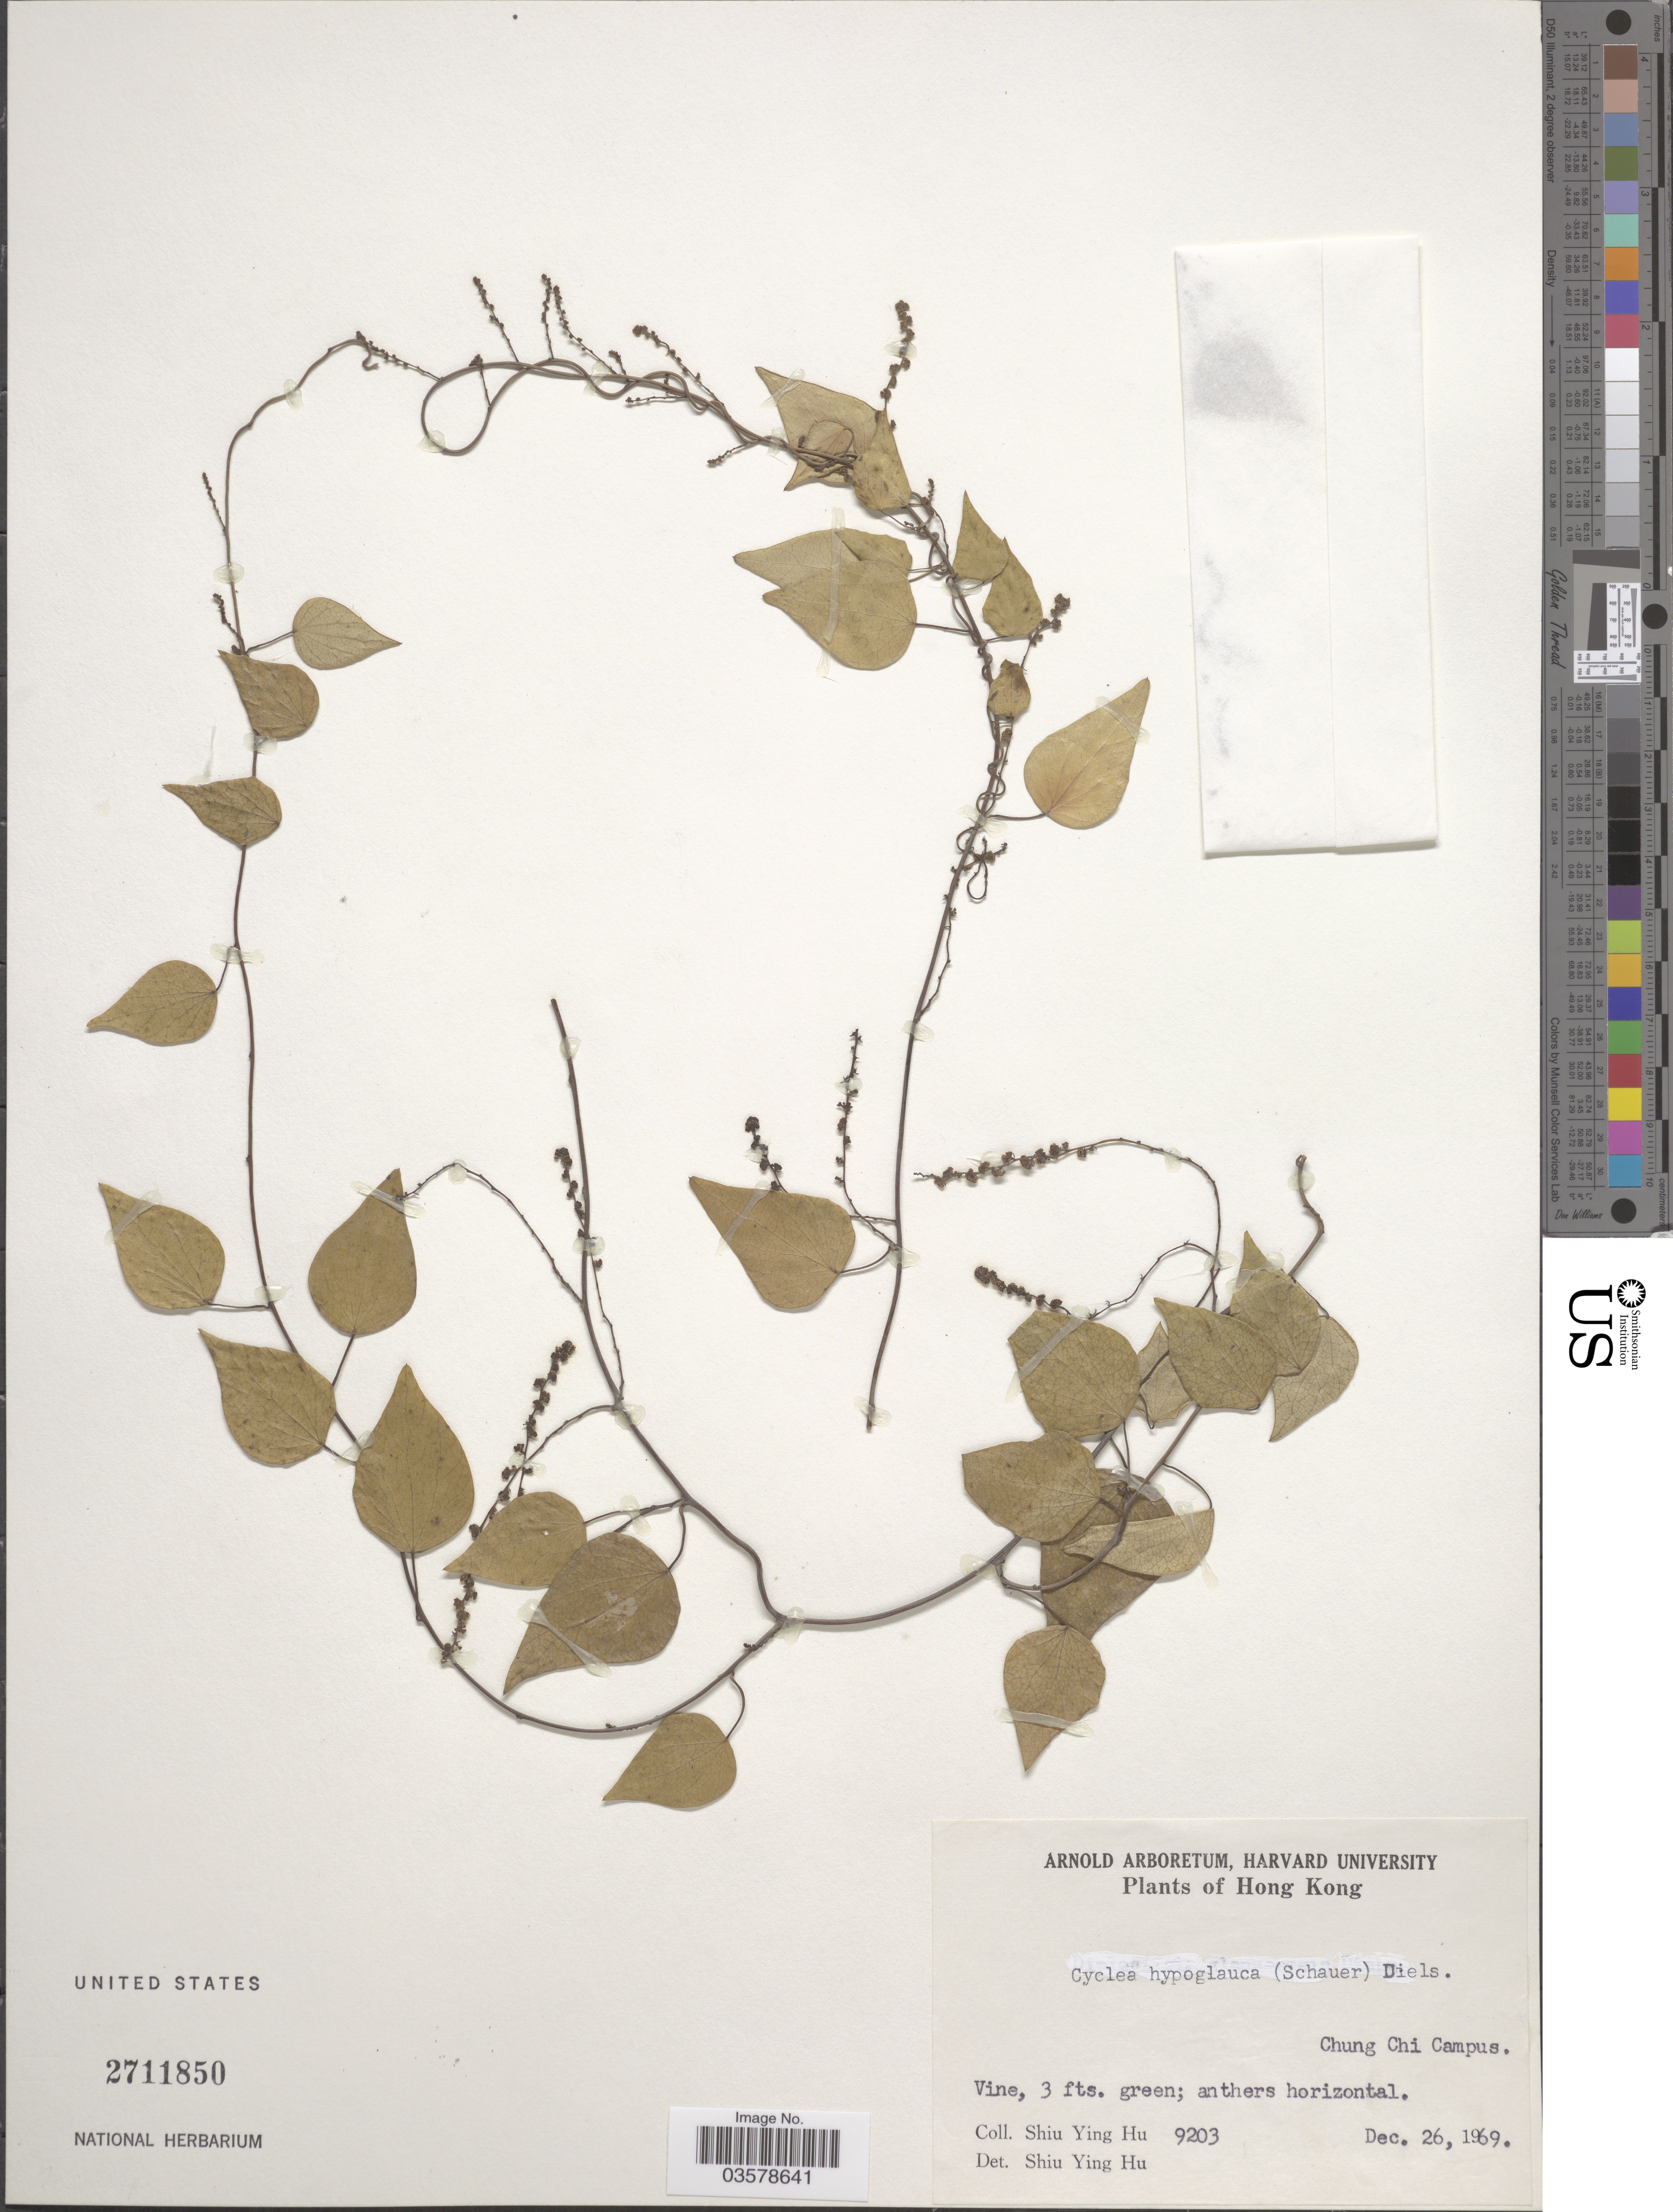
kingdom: Plantae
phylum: Tracheophyta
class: Magnoliopsida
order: Ranunculales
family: Menispermaceae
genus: Cyclea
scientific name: Cyclea hypoglauca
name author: (Schauer) Diels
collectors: S. Y. Hu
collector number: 9203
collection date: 1969-12-26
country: China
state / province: Hong Kong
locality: Chung Chi Campus.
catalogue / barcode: US 2711850